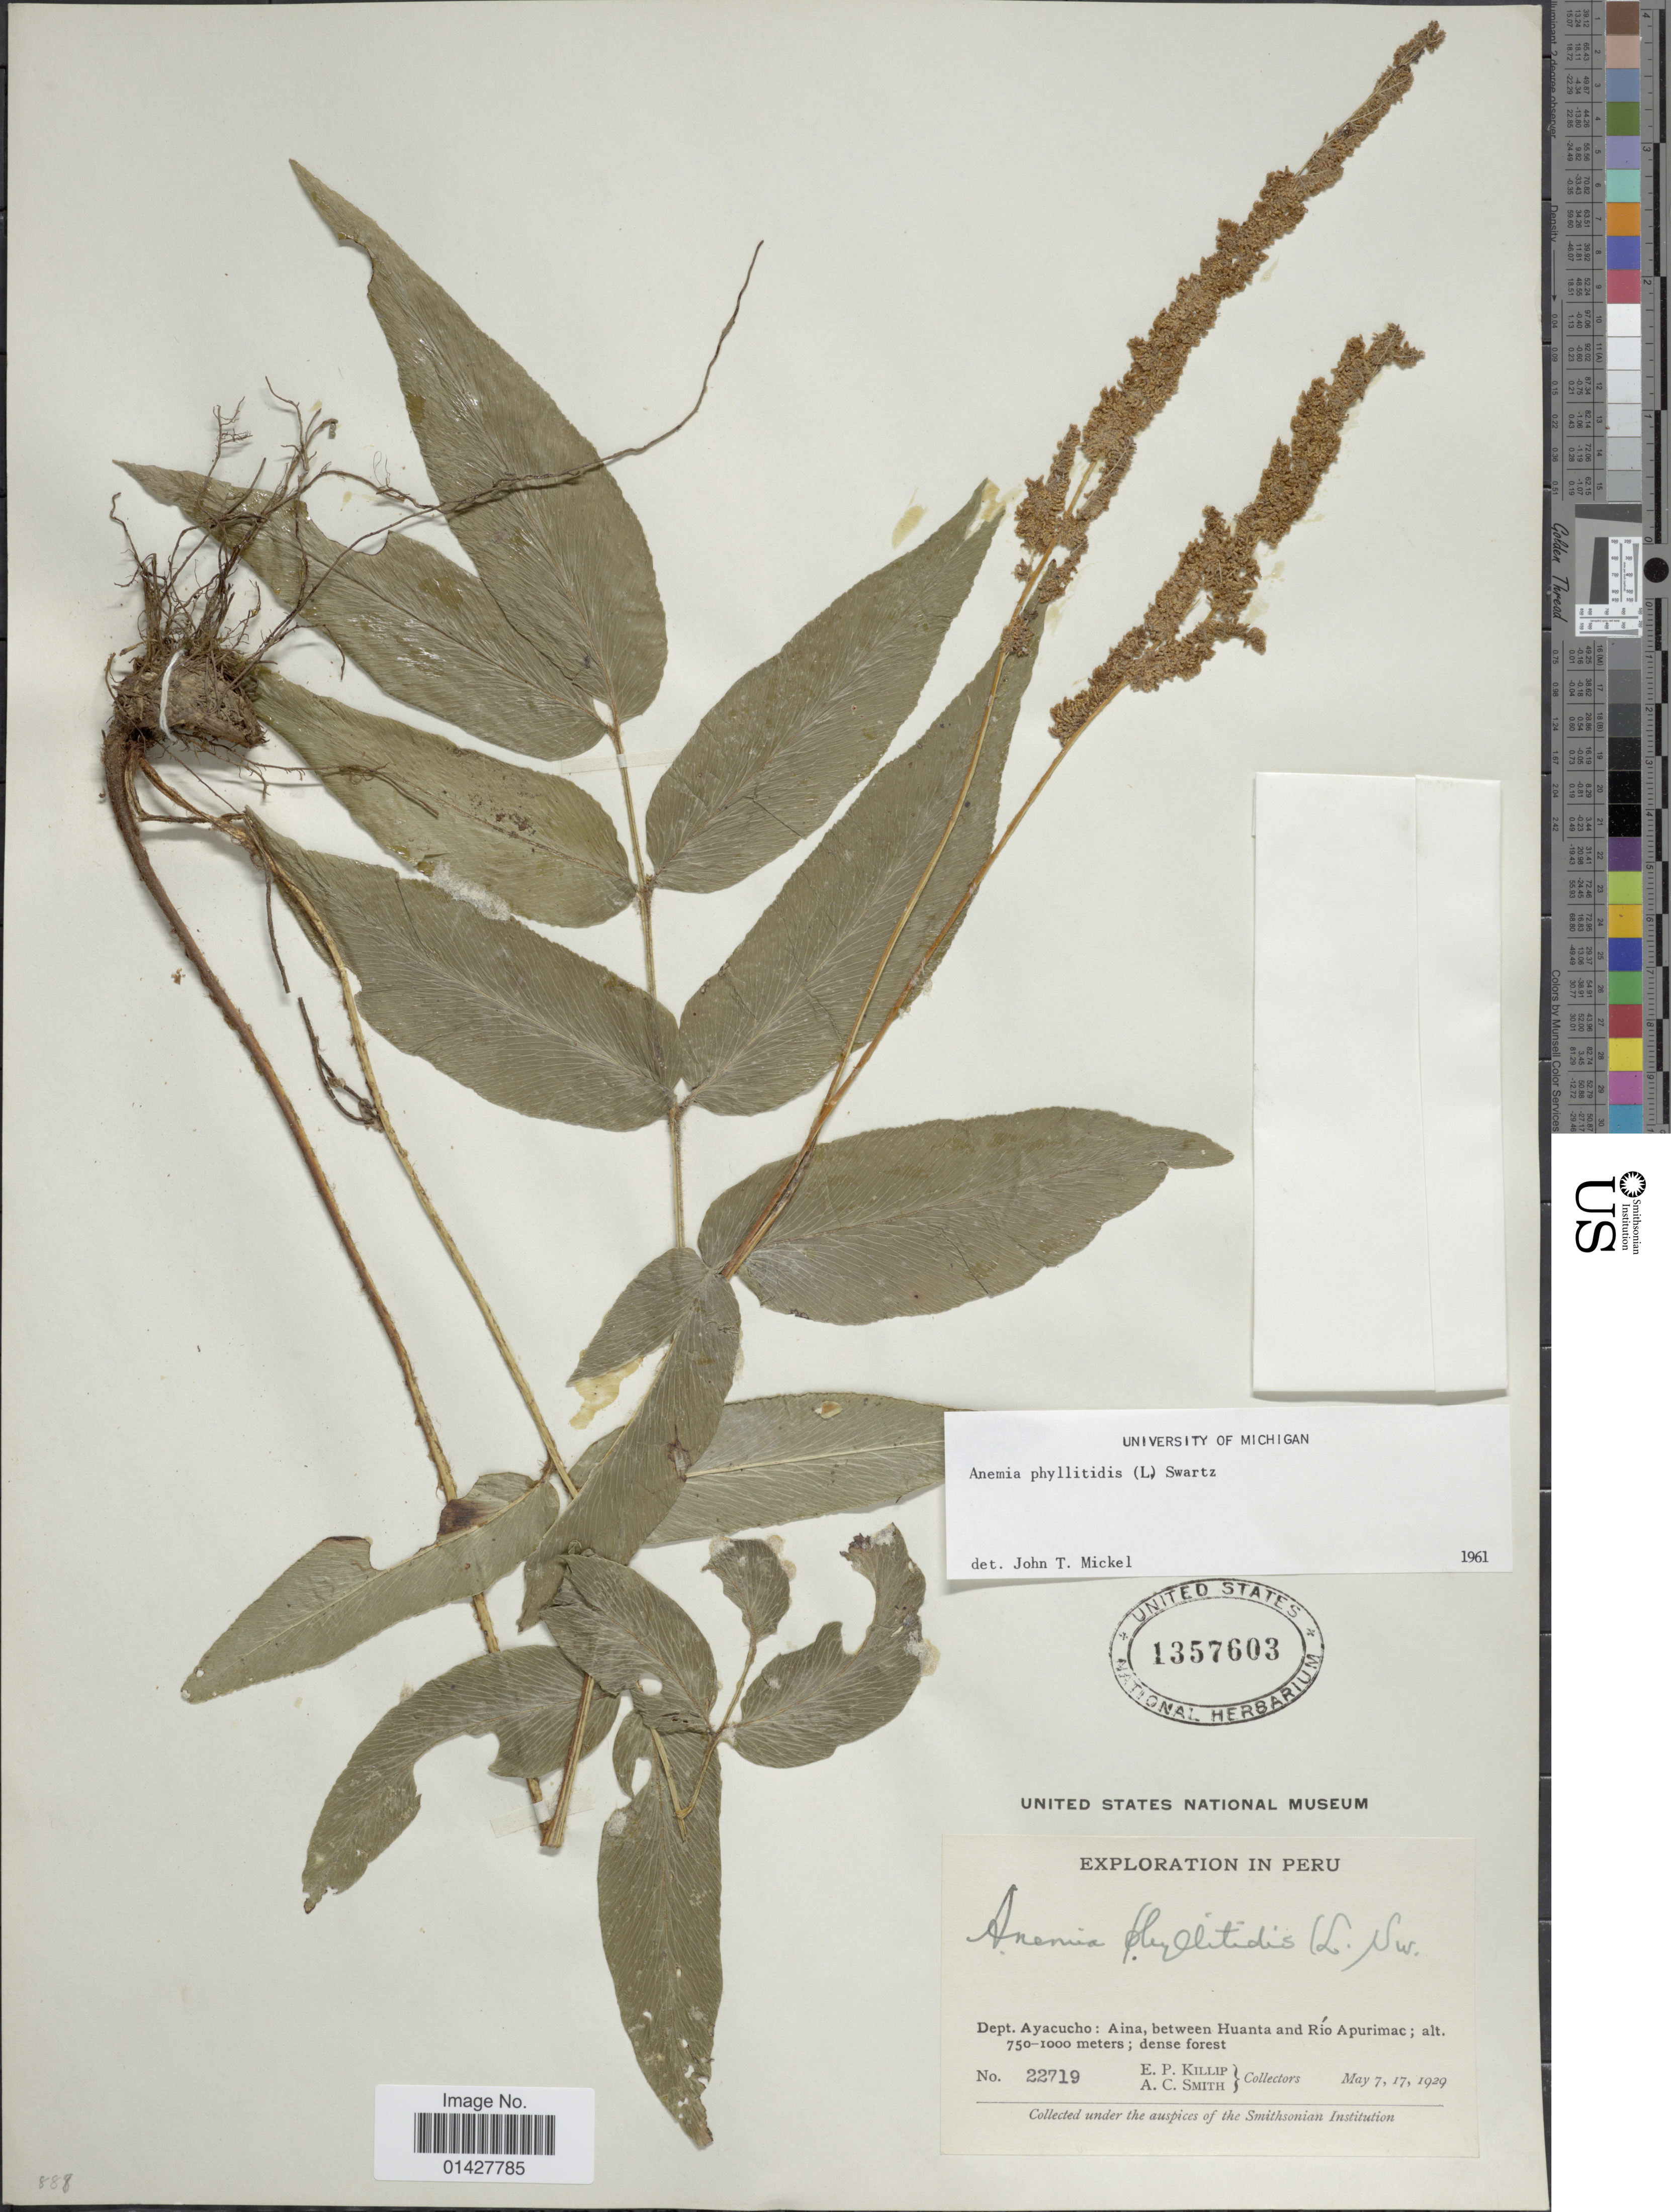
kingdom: Plantae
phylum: Tracheophyta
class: Polypodiopsida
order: Schizaeales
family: Anemiaceae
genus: Anemia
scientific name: Anemia phyllitidis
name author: (L.) Sw.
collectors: E. P. Killip & A. C. Smith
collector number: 22719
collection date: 1929-05-07/1929-05-17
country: Peru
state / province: Ayacucho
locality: Dept. Ayacucho: Aina, between Huanta and Río Apurimac; dense forest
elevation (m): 750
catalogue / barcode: US 1357603